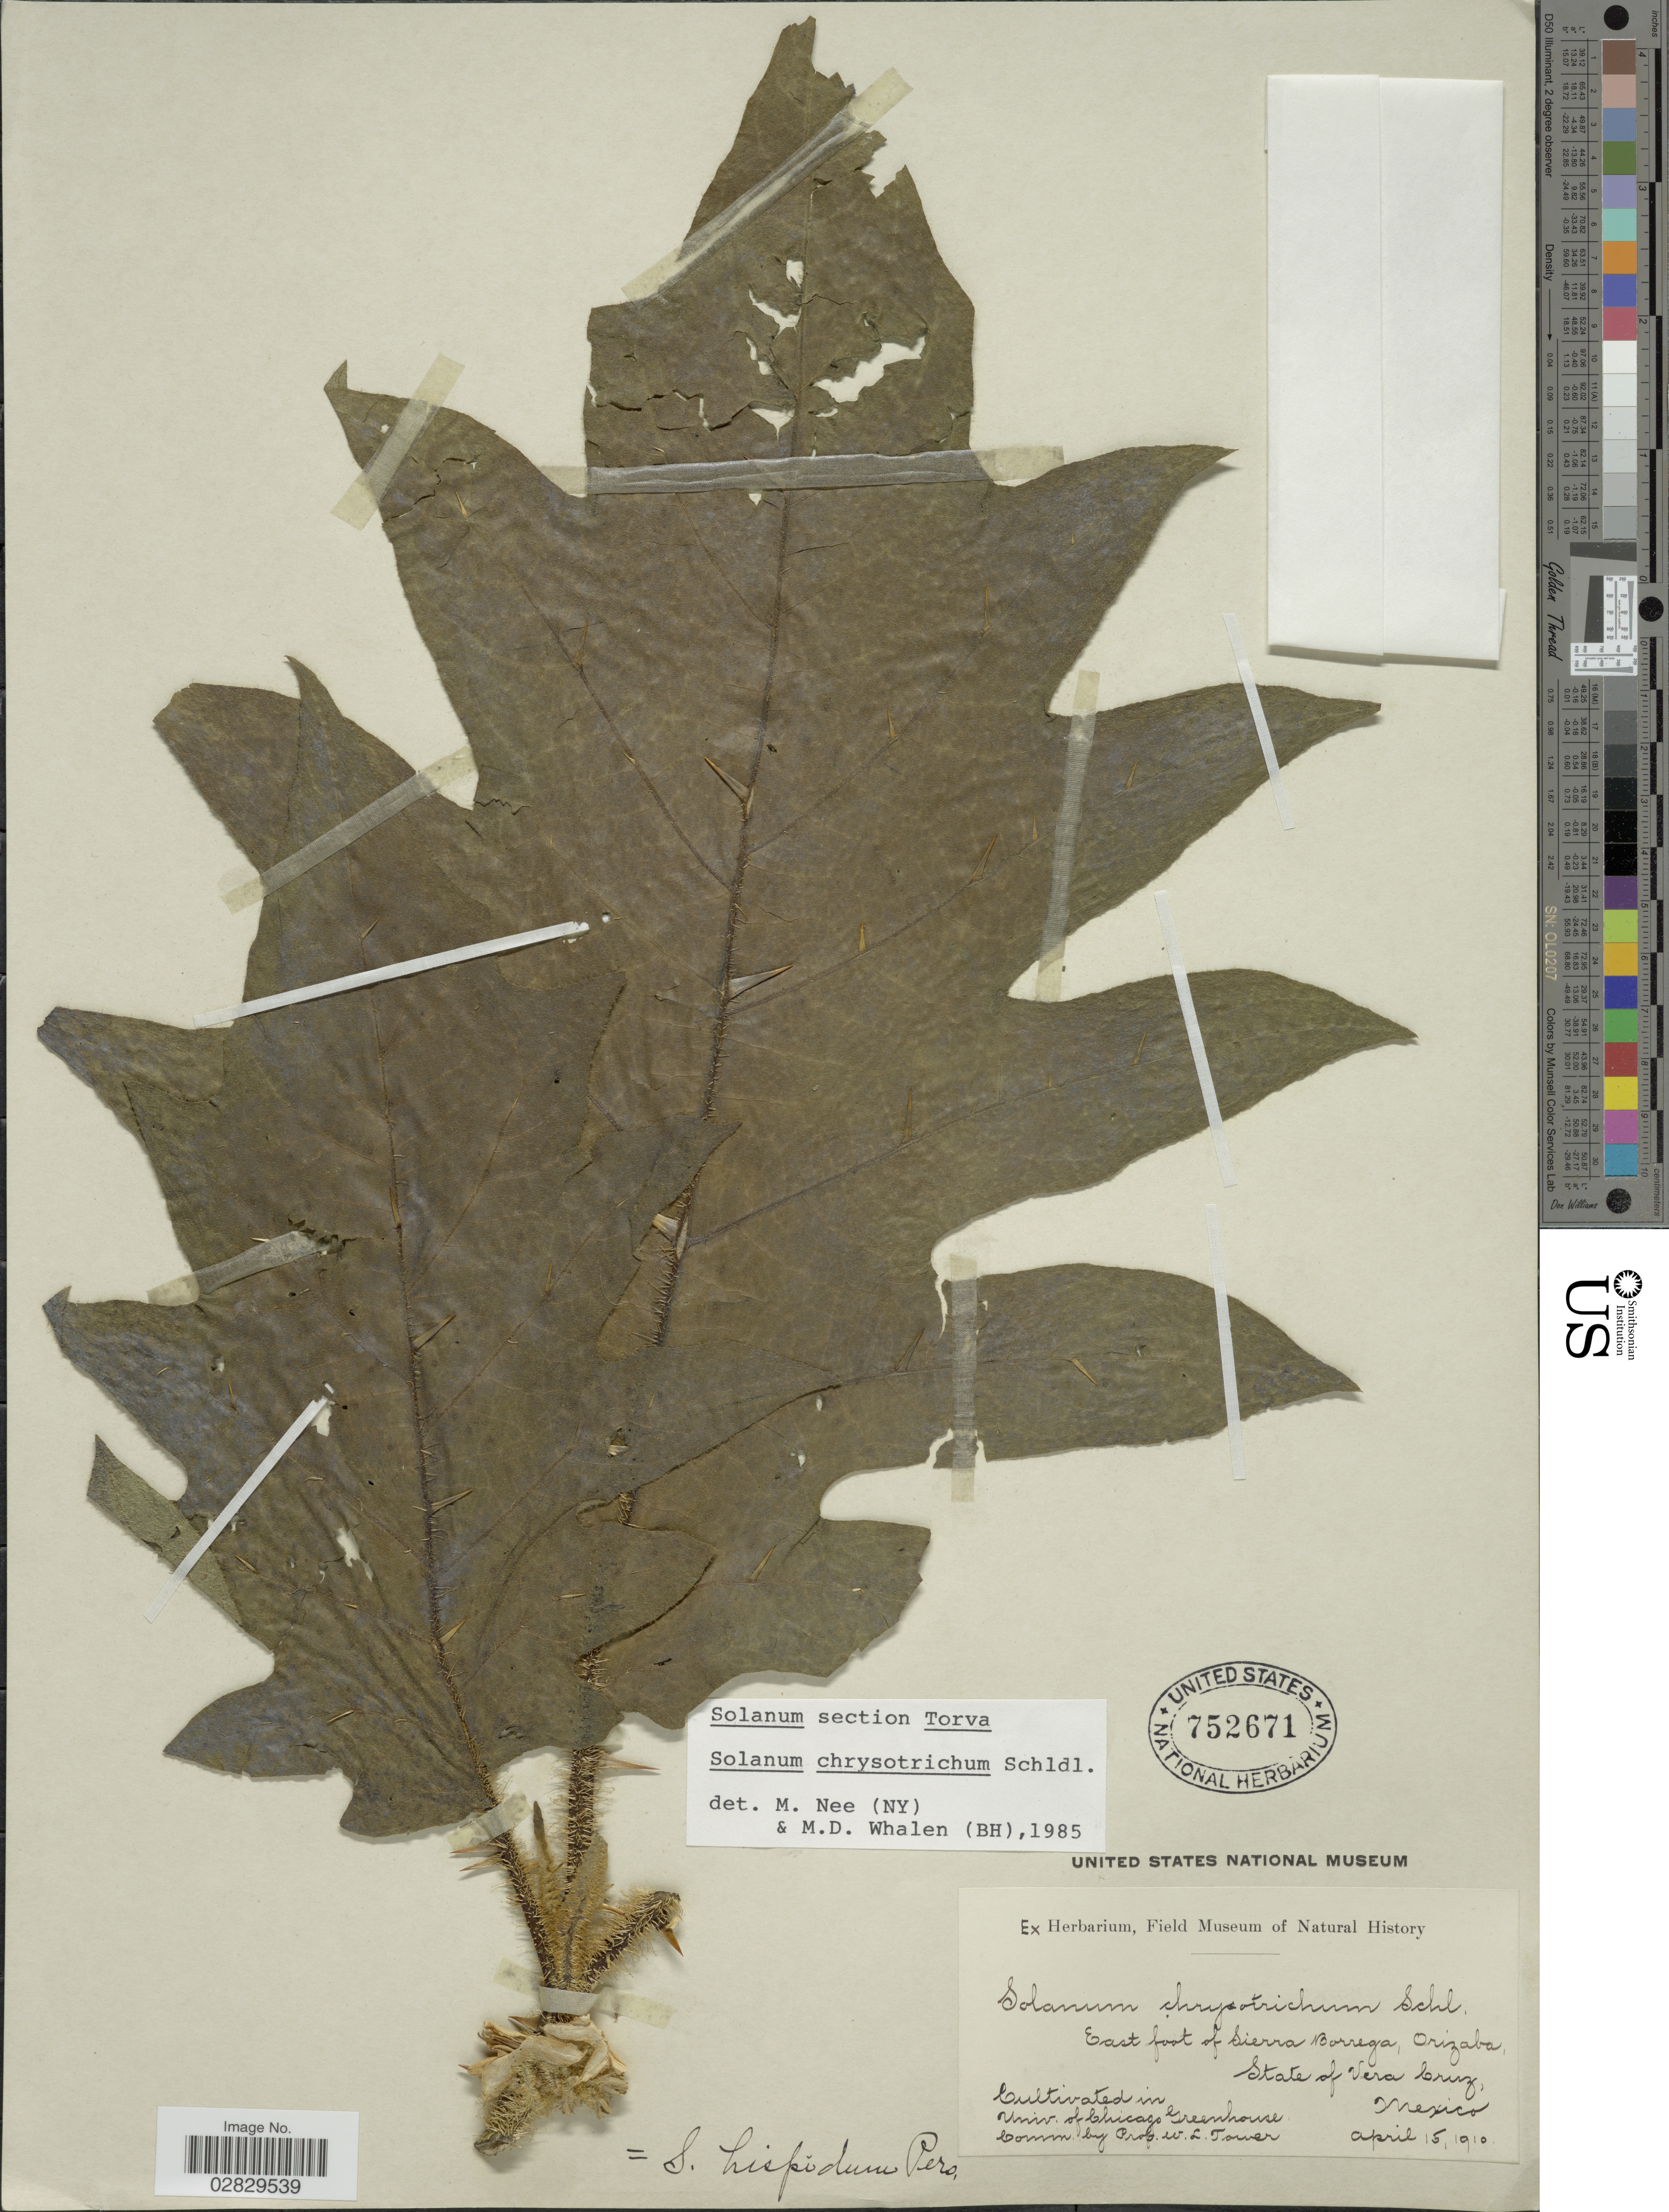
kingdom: Plantae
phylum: Tracheophyta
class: Magnoliopsida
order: Solanales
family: Solanaceae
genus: Solanum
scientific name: Solanum chrysotrichum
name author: Schltdl.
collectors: Field Museum of Natural History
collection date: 1910-04-15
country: United States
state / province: Illinois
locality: Cultivated in Univ. of Chicago, Greenhouse.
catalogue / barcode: US 752671